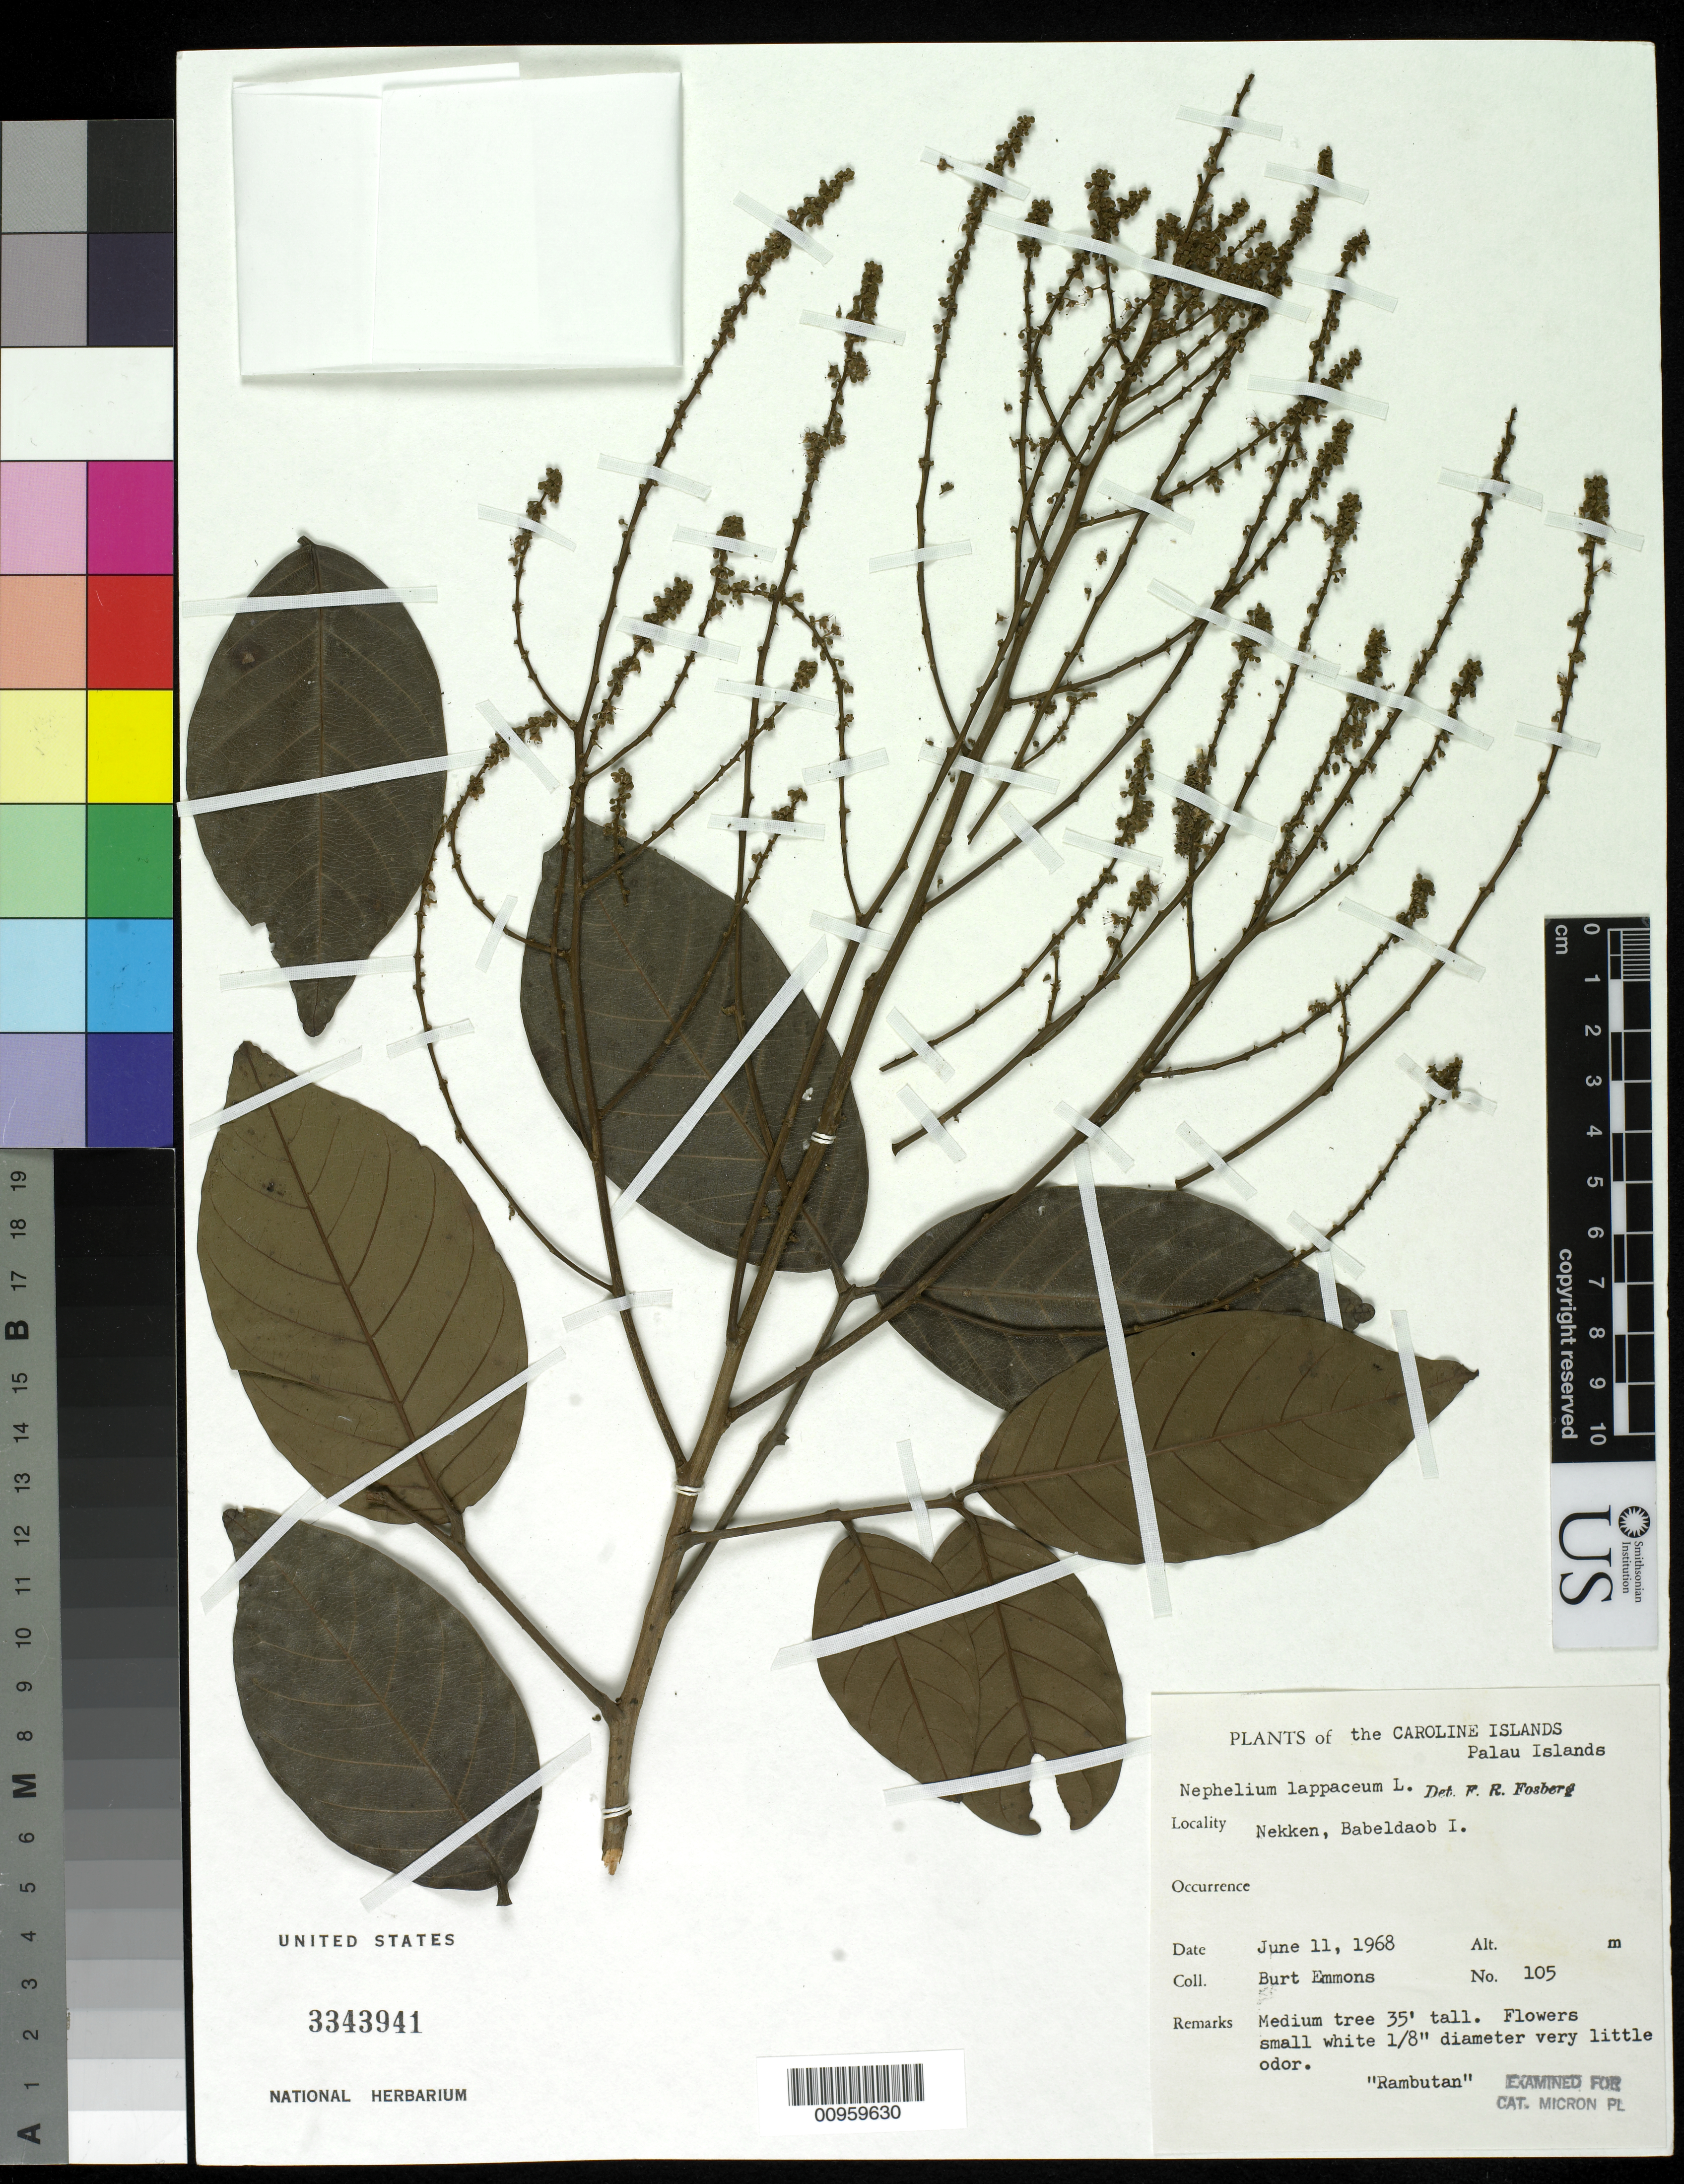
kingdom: Plantae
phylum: Tracheophyta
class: Magnoliopsida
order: Sapindales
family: Sapindaceae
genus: Nephelium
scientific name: Nephelium lappaceum var. lappaceum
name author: L.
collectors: B. Emmons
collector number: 105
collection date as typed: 11 Jun 1968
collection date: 1968-06-11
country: Palau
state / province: Aimeliik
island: Babeldaob [Babelthuap]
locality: Nekken, Babeldaob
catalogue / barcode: US 3343941